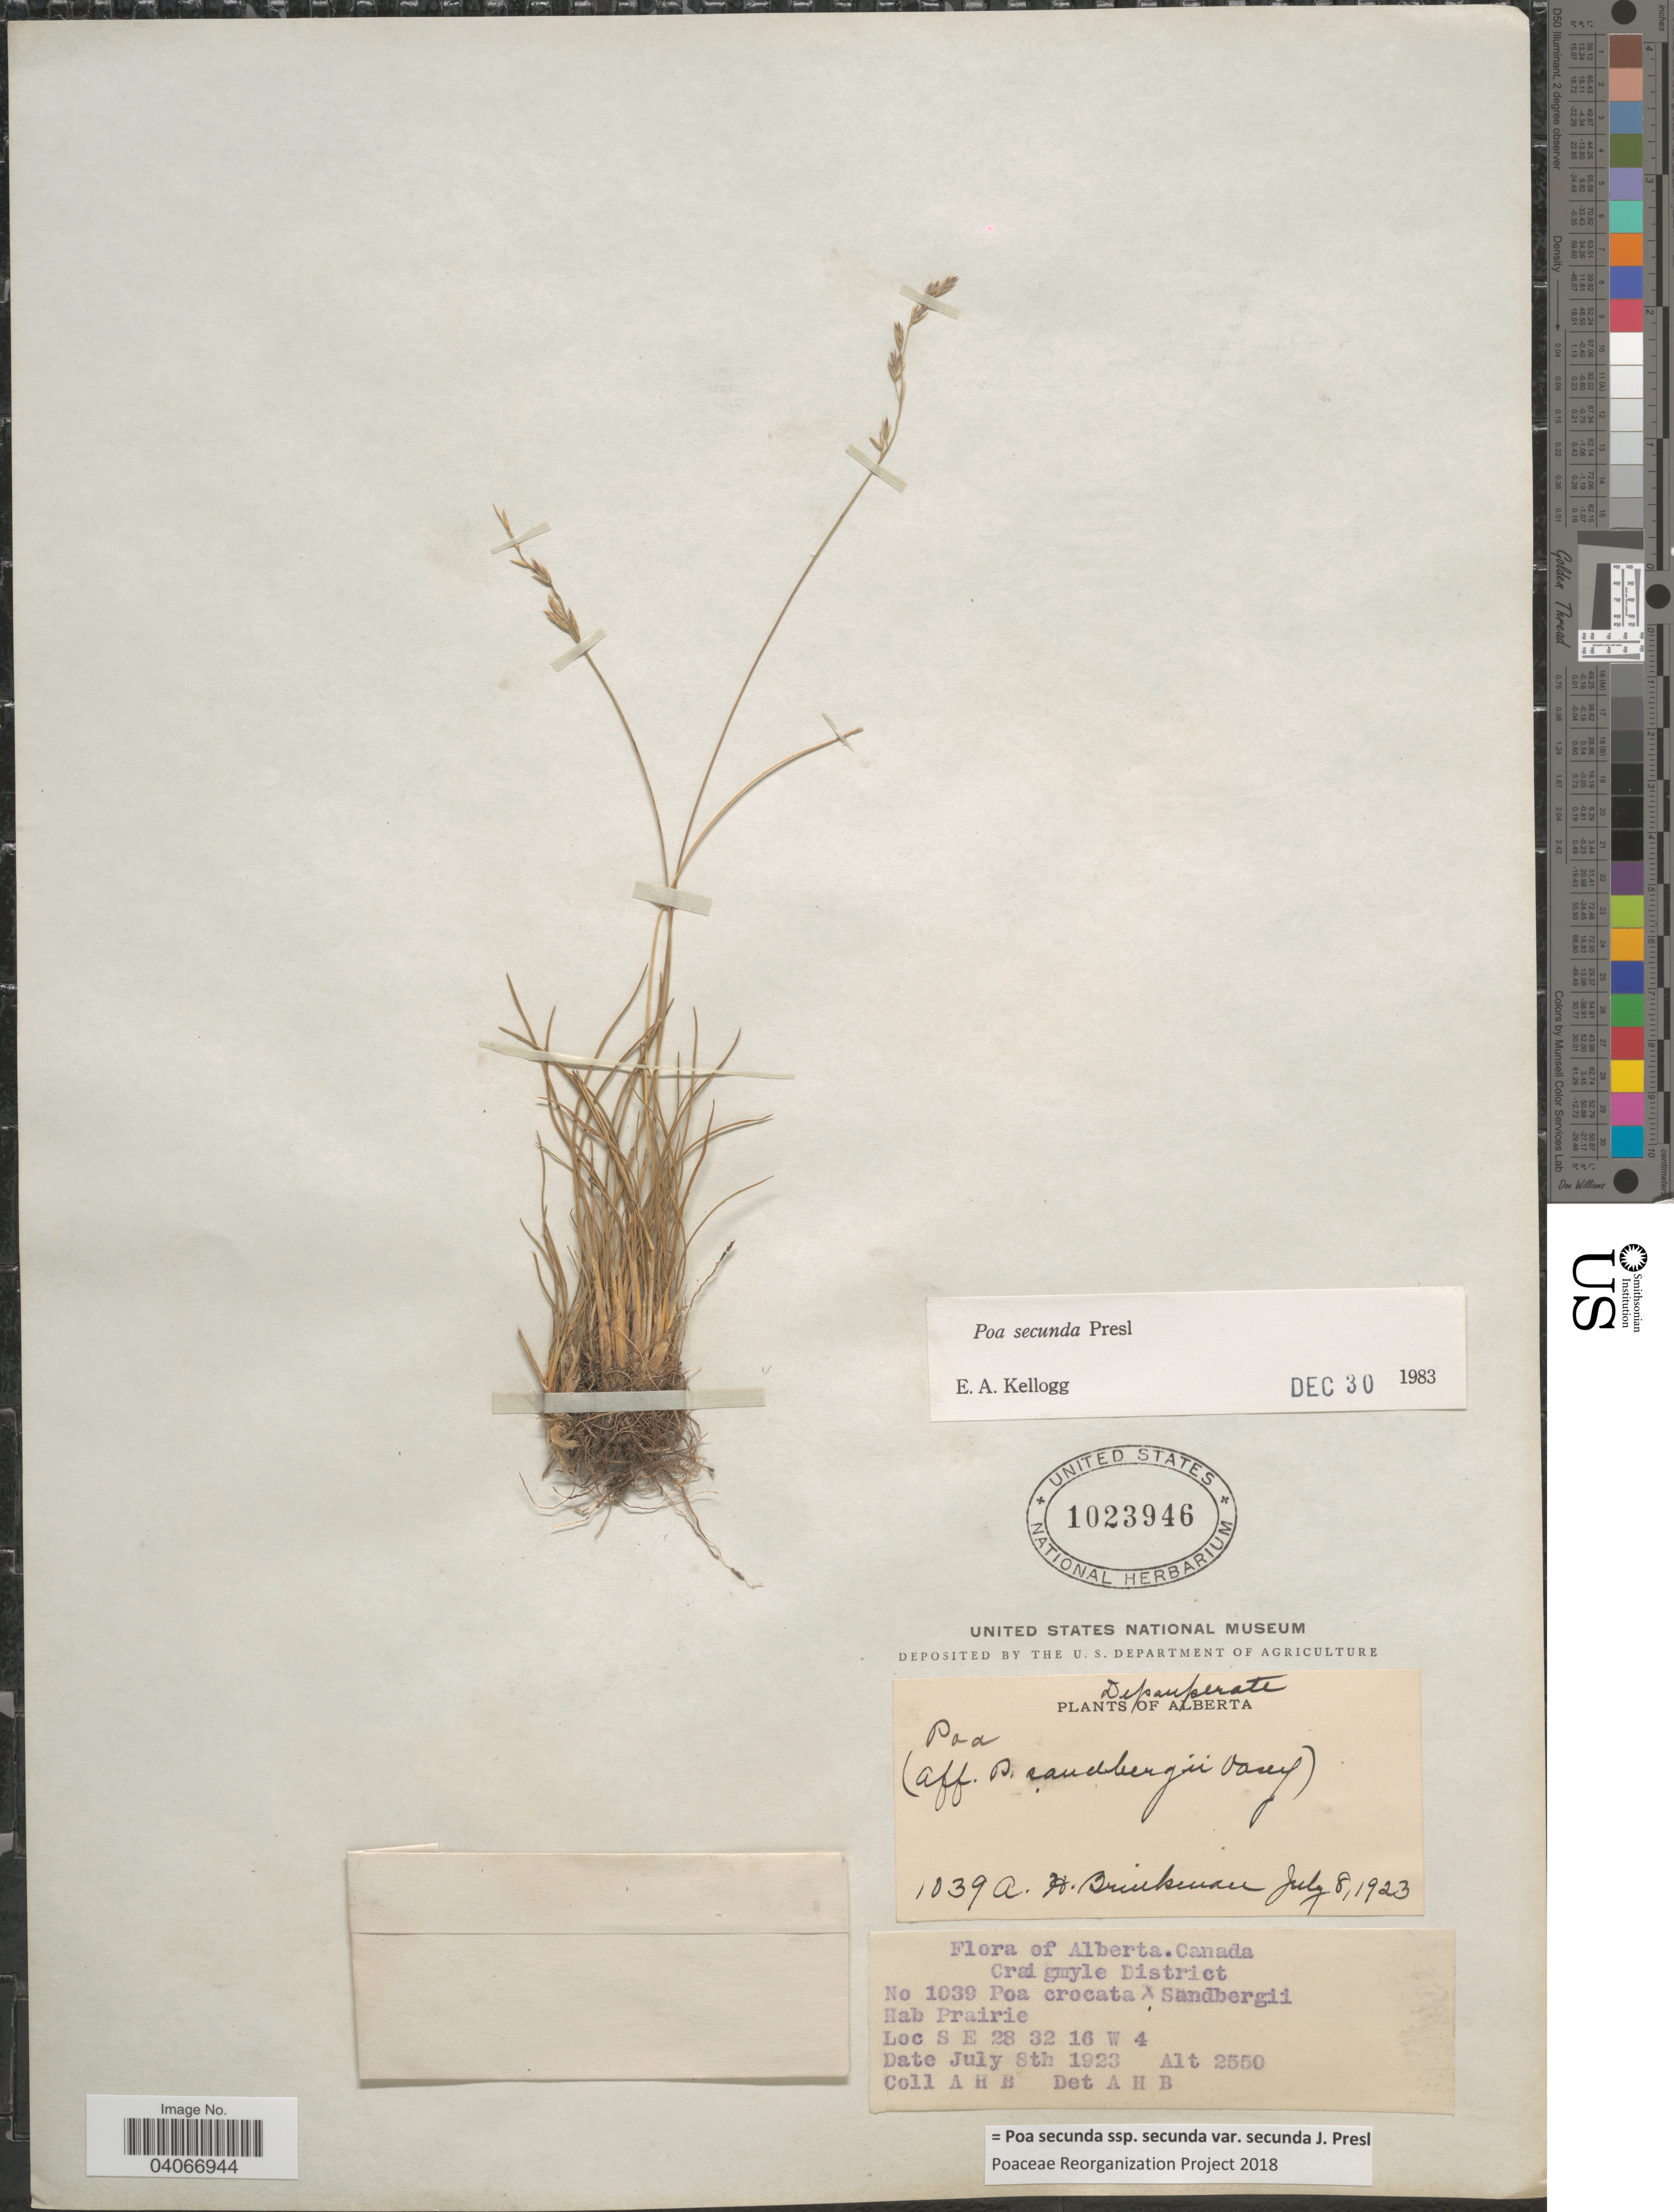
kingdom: Plantae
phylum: Tracheophyta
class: Liliopsida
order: Poales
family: Poaceae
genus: Poa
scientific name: Poa secunda subsp. secunda var. secunda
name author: J. Presl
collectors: A. Brinkman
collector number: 1039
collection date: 1923-07-08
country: Canada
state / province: Alberta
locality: Craigmyle District. S E 28 32 16 W 4.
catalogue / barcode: US 1023946